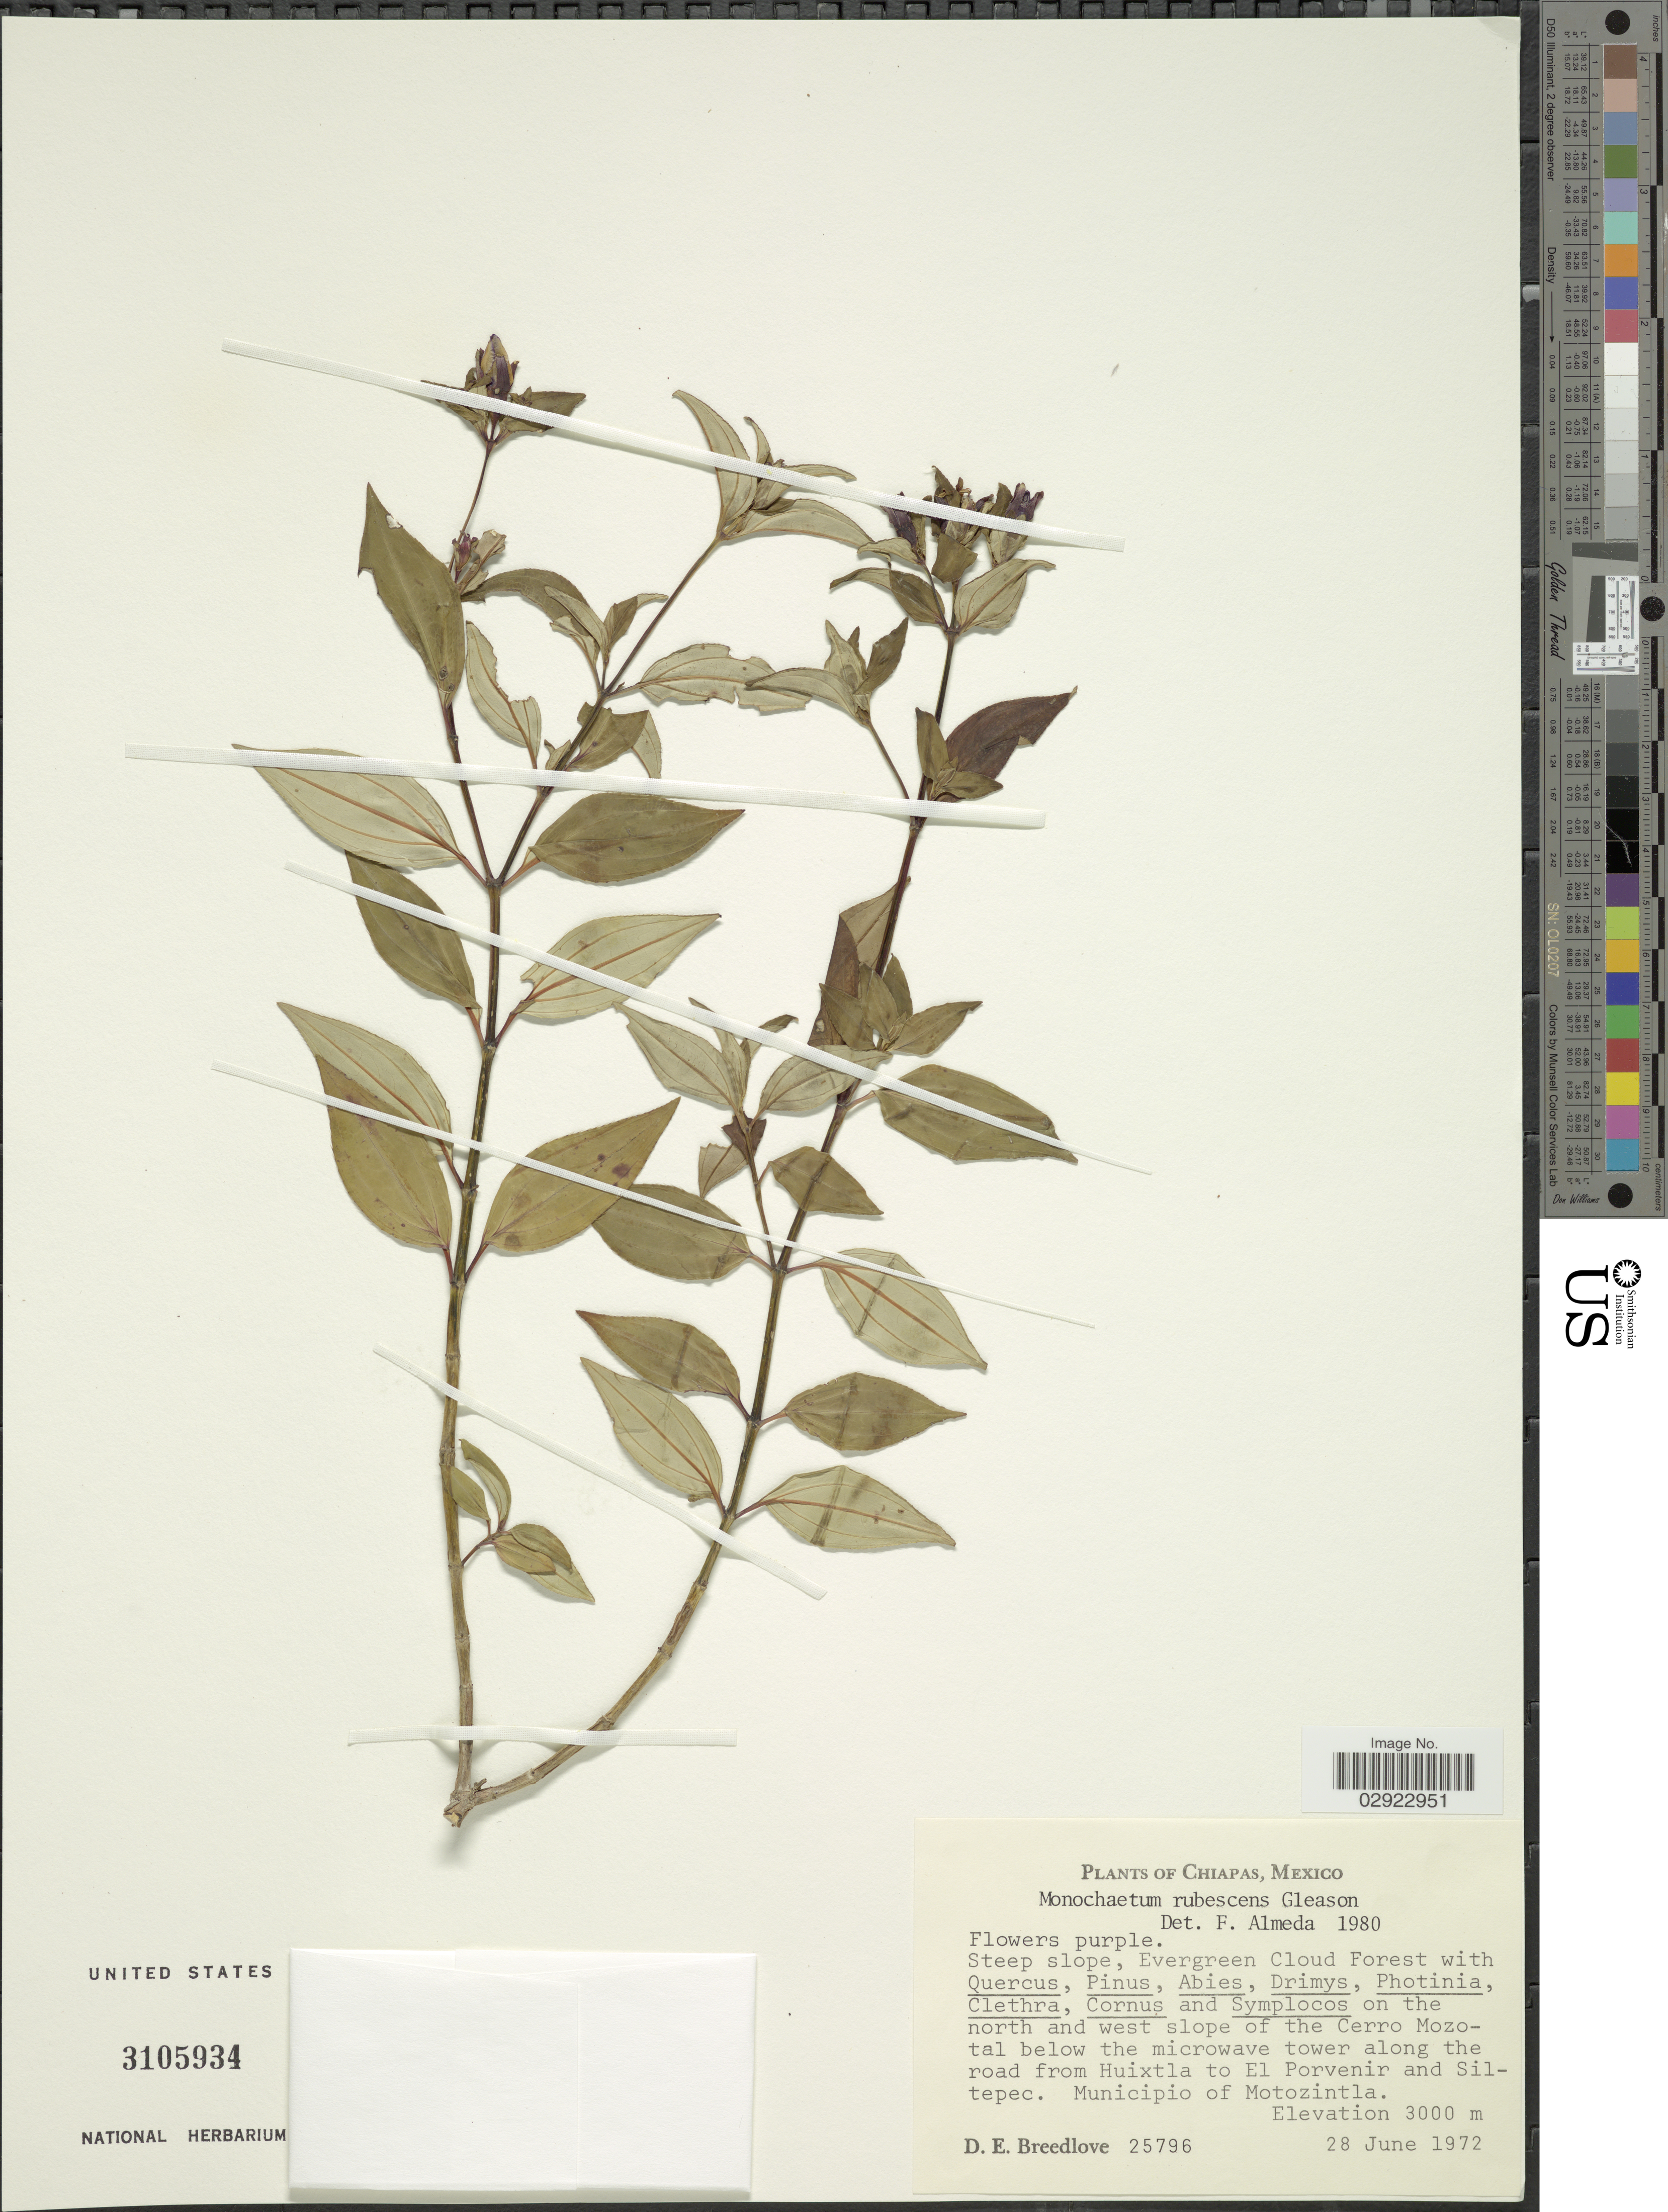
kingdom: Plantae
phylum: Tracheophyta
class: Magnoliopsida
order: Myrtales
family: Melastomataceae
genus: Monochaetum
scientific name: Monochaetum rubescens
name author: Gleason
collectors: D. E. Breedlove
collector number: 25796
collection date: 1972-06-28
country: Mexico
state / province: Chiapas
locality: On the north and west slope of the Cerro Mozotal below the microwave tower along the road from Huixtla to El Porvenir and Siltepec. Municipio of Motozintla.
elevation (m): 3000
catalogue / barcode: US 3105934